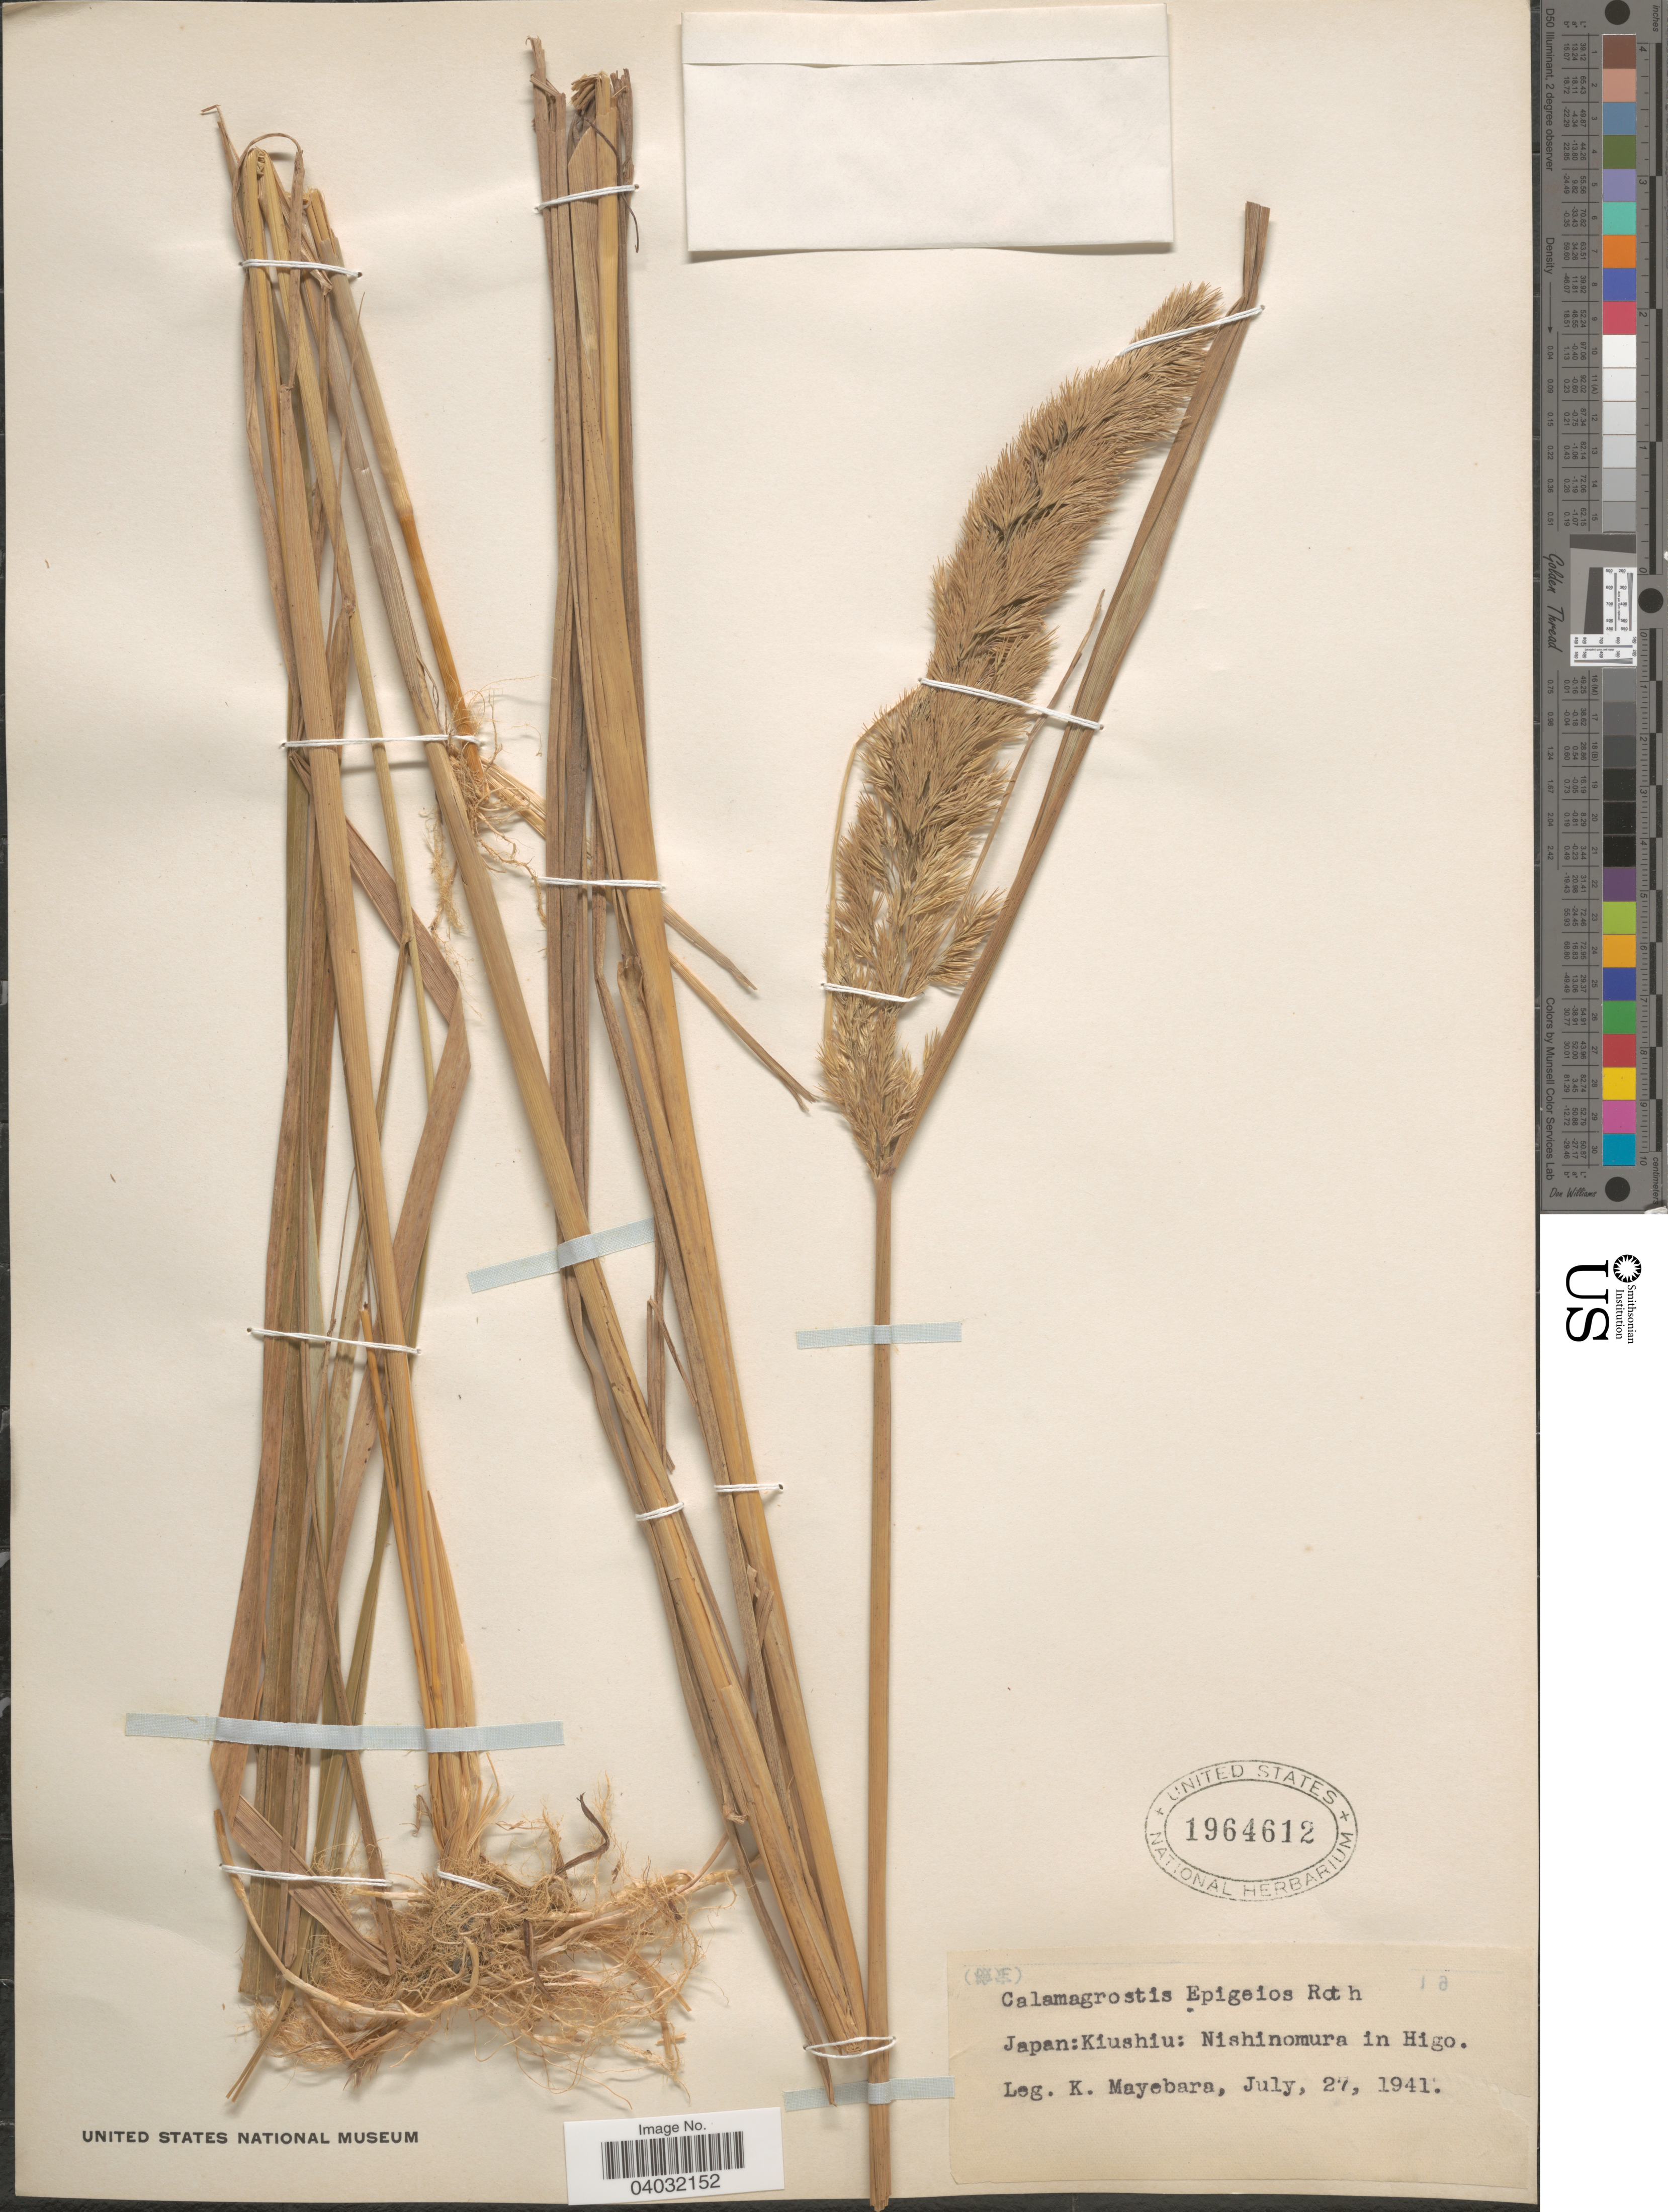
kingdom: Plantae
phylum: Tracheophyta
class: Liliopsida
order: Poales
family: Poaceae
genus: Calamagrostis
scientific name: Calamagrostis epigeios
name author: (L.) Roth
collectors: K. Mayebara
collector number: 16?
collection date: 1941-07-27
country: Japan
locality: Kiushiu: Nishinomura in Higo.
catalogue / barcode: US 1964612